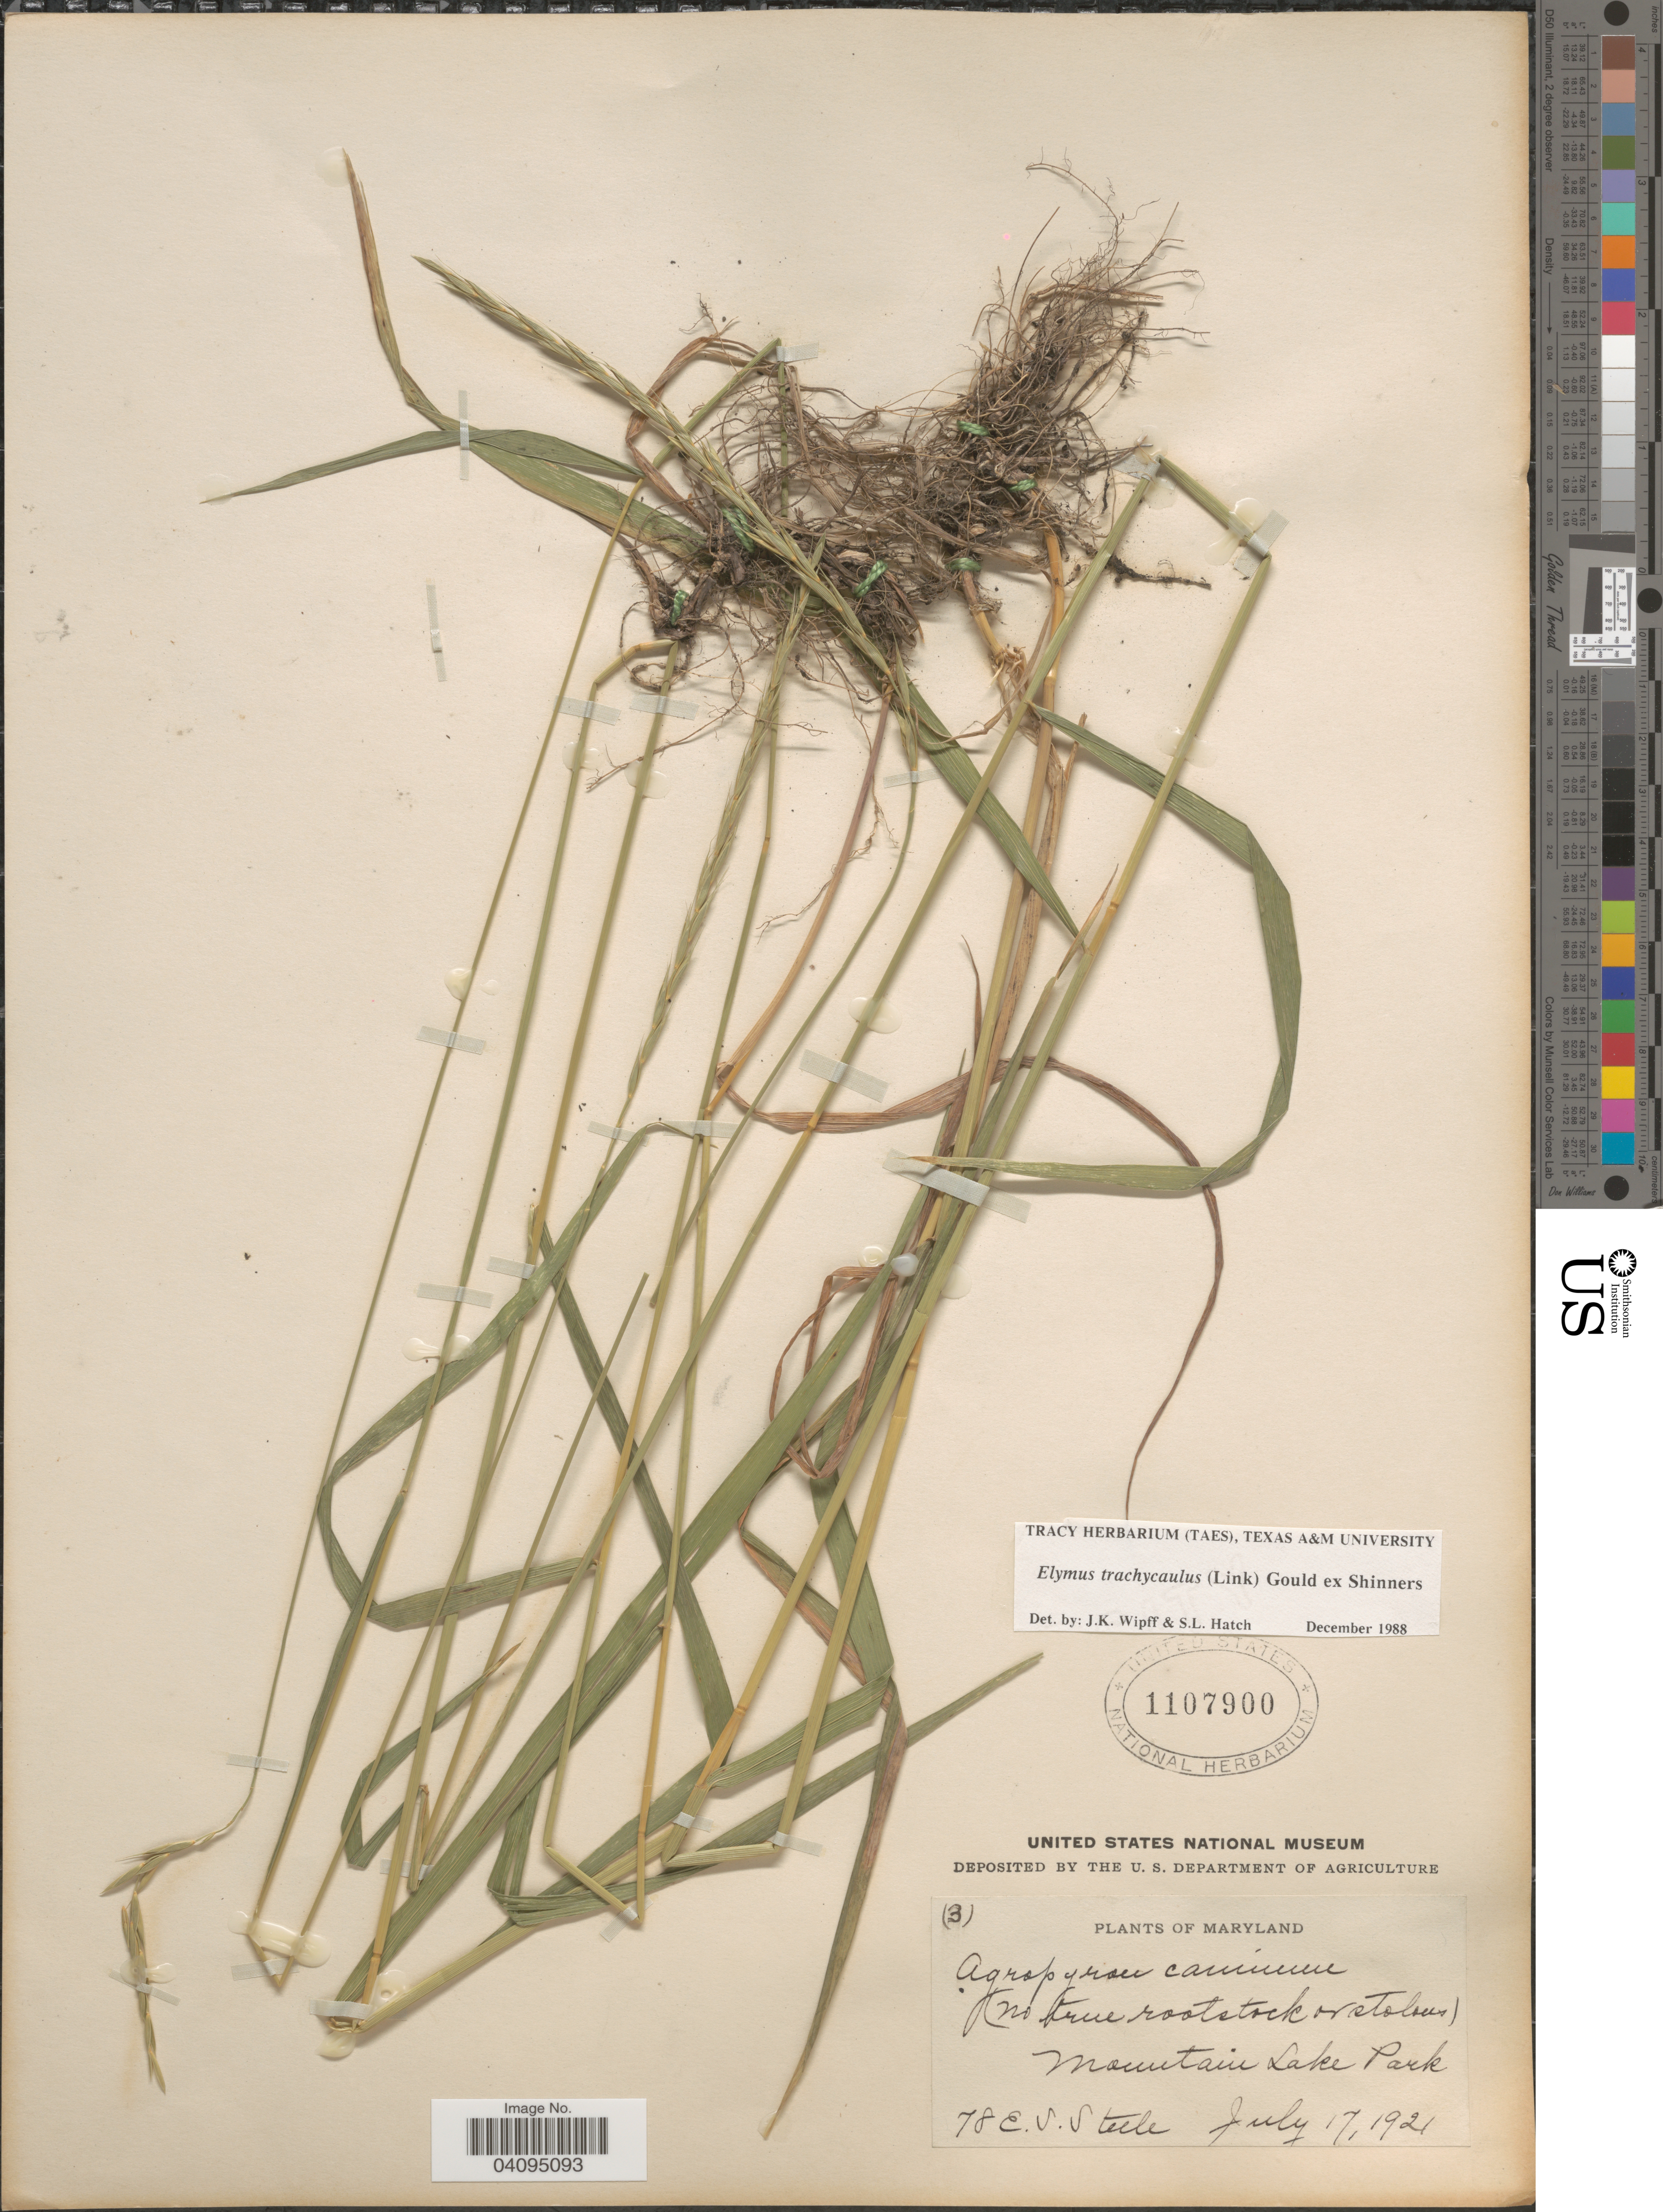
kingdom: Plantae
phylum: Tracheophyta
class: Liliopsida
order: Poales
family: Poaceae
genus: Elymus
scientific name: Elymus trachycaulus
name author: (Link) Gould ex Shinners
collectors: E. Steele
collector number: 78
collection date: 1921-07-17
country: United States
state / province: Maryland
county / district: Garrett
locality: Mountain Lake Park.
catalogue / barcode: US 1107900